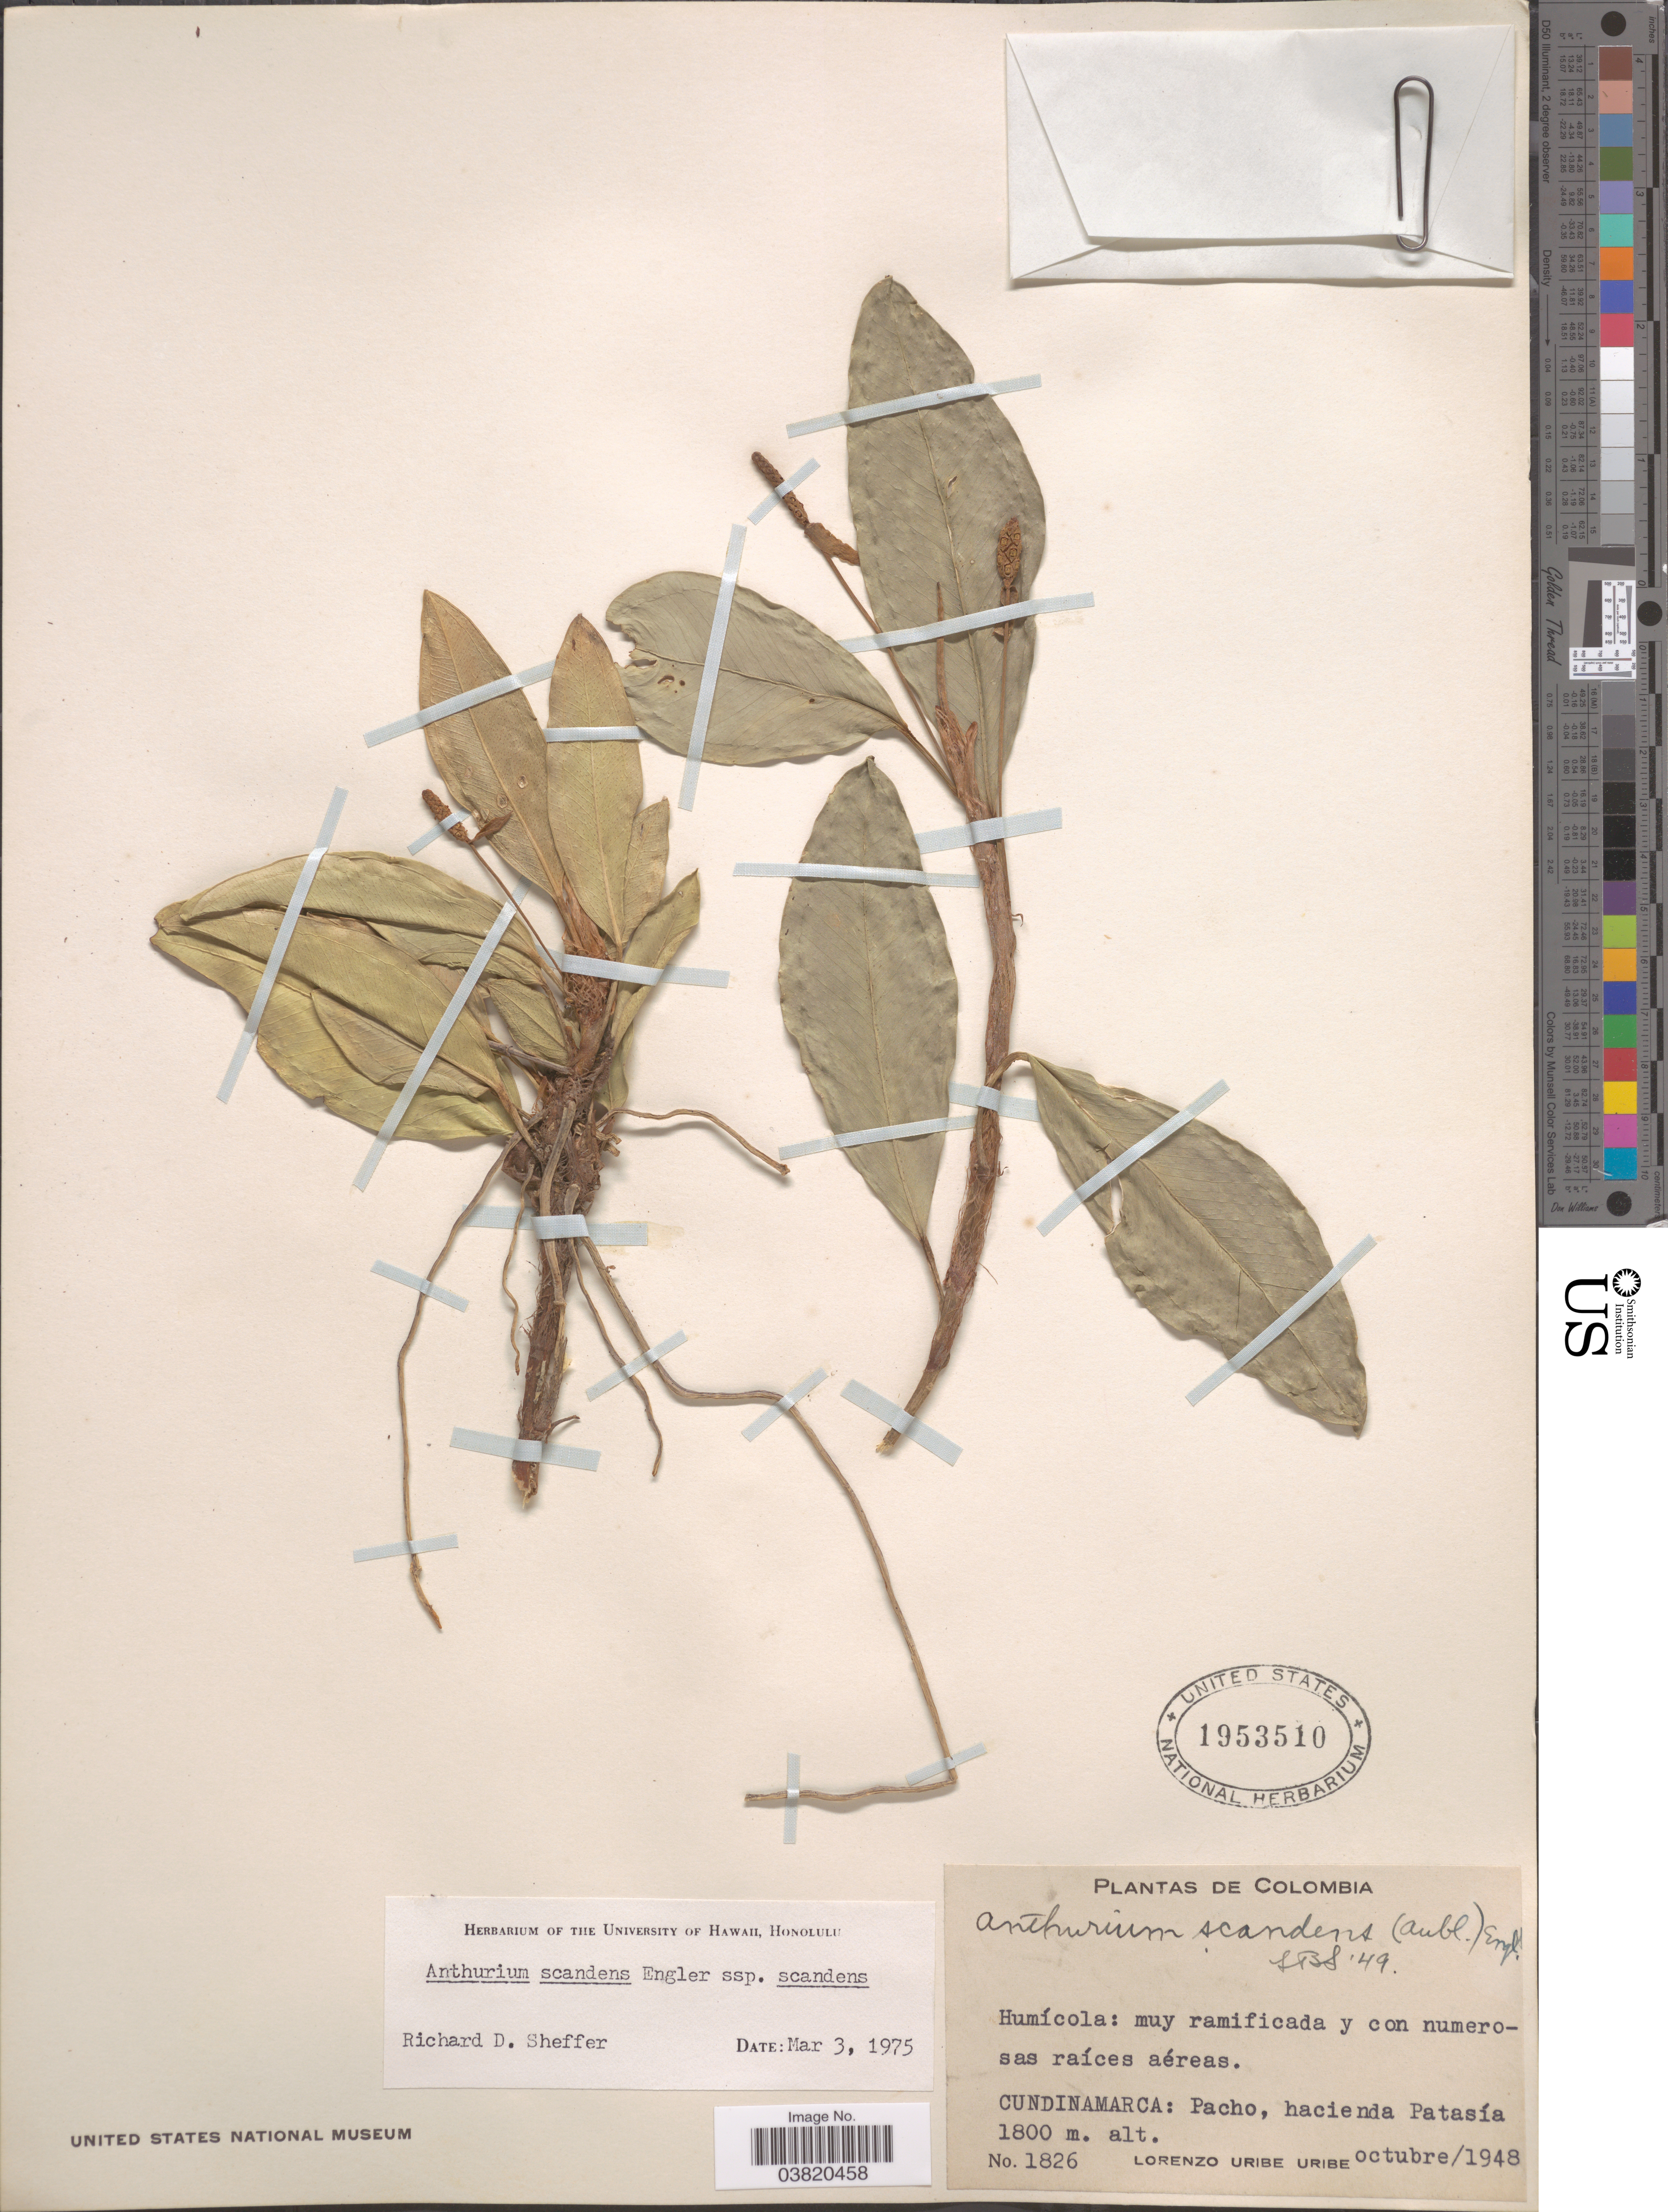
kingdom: Plantae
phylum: Tracheophyta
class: Liliopsida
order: Alismatales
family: Araceae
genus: Anthurium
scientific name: Anthurium scandens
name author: (Aubl.) Engl.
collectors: L. Uribe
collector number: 1826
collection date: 1948-10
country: Colombia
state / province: Cundinamarca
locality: Pacho, hacienda Patasía.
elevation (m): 1800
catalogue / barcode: US 1953510